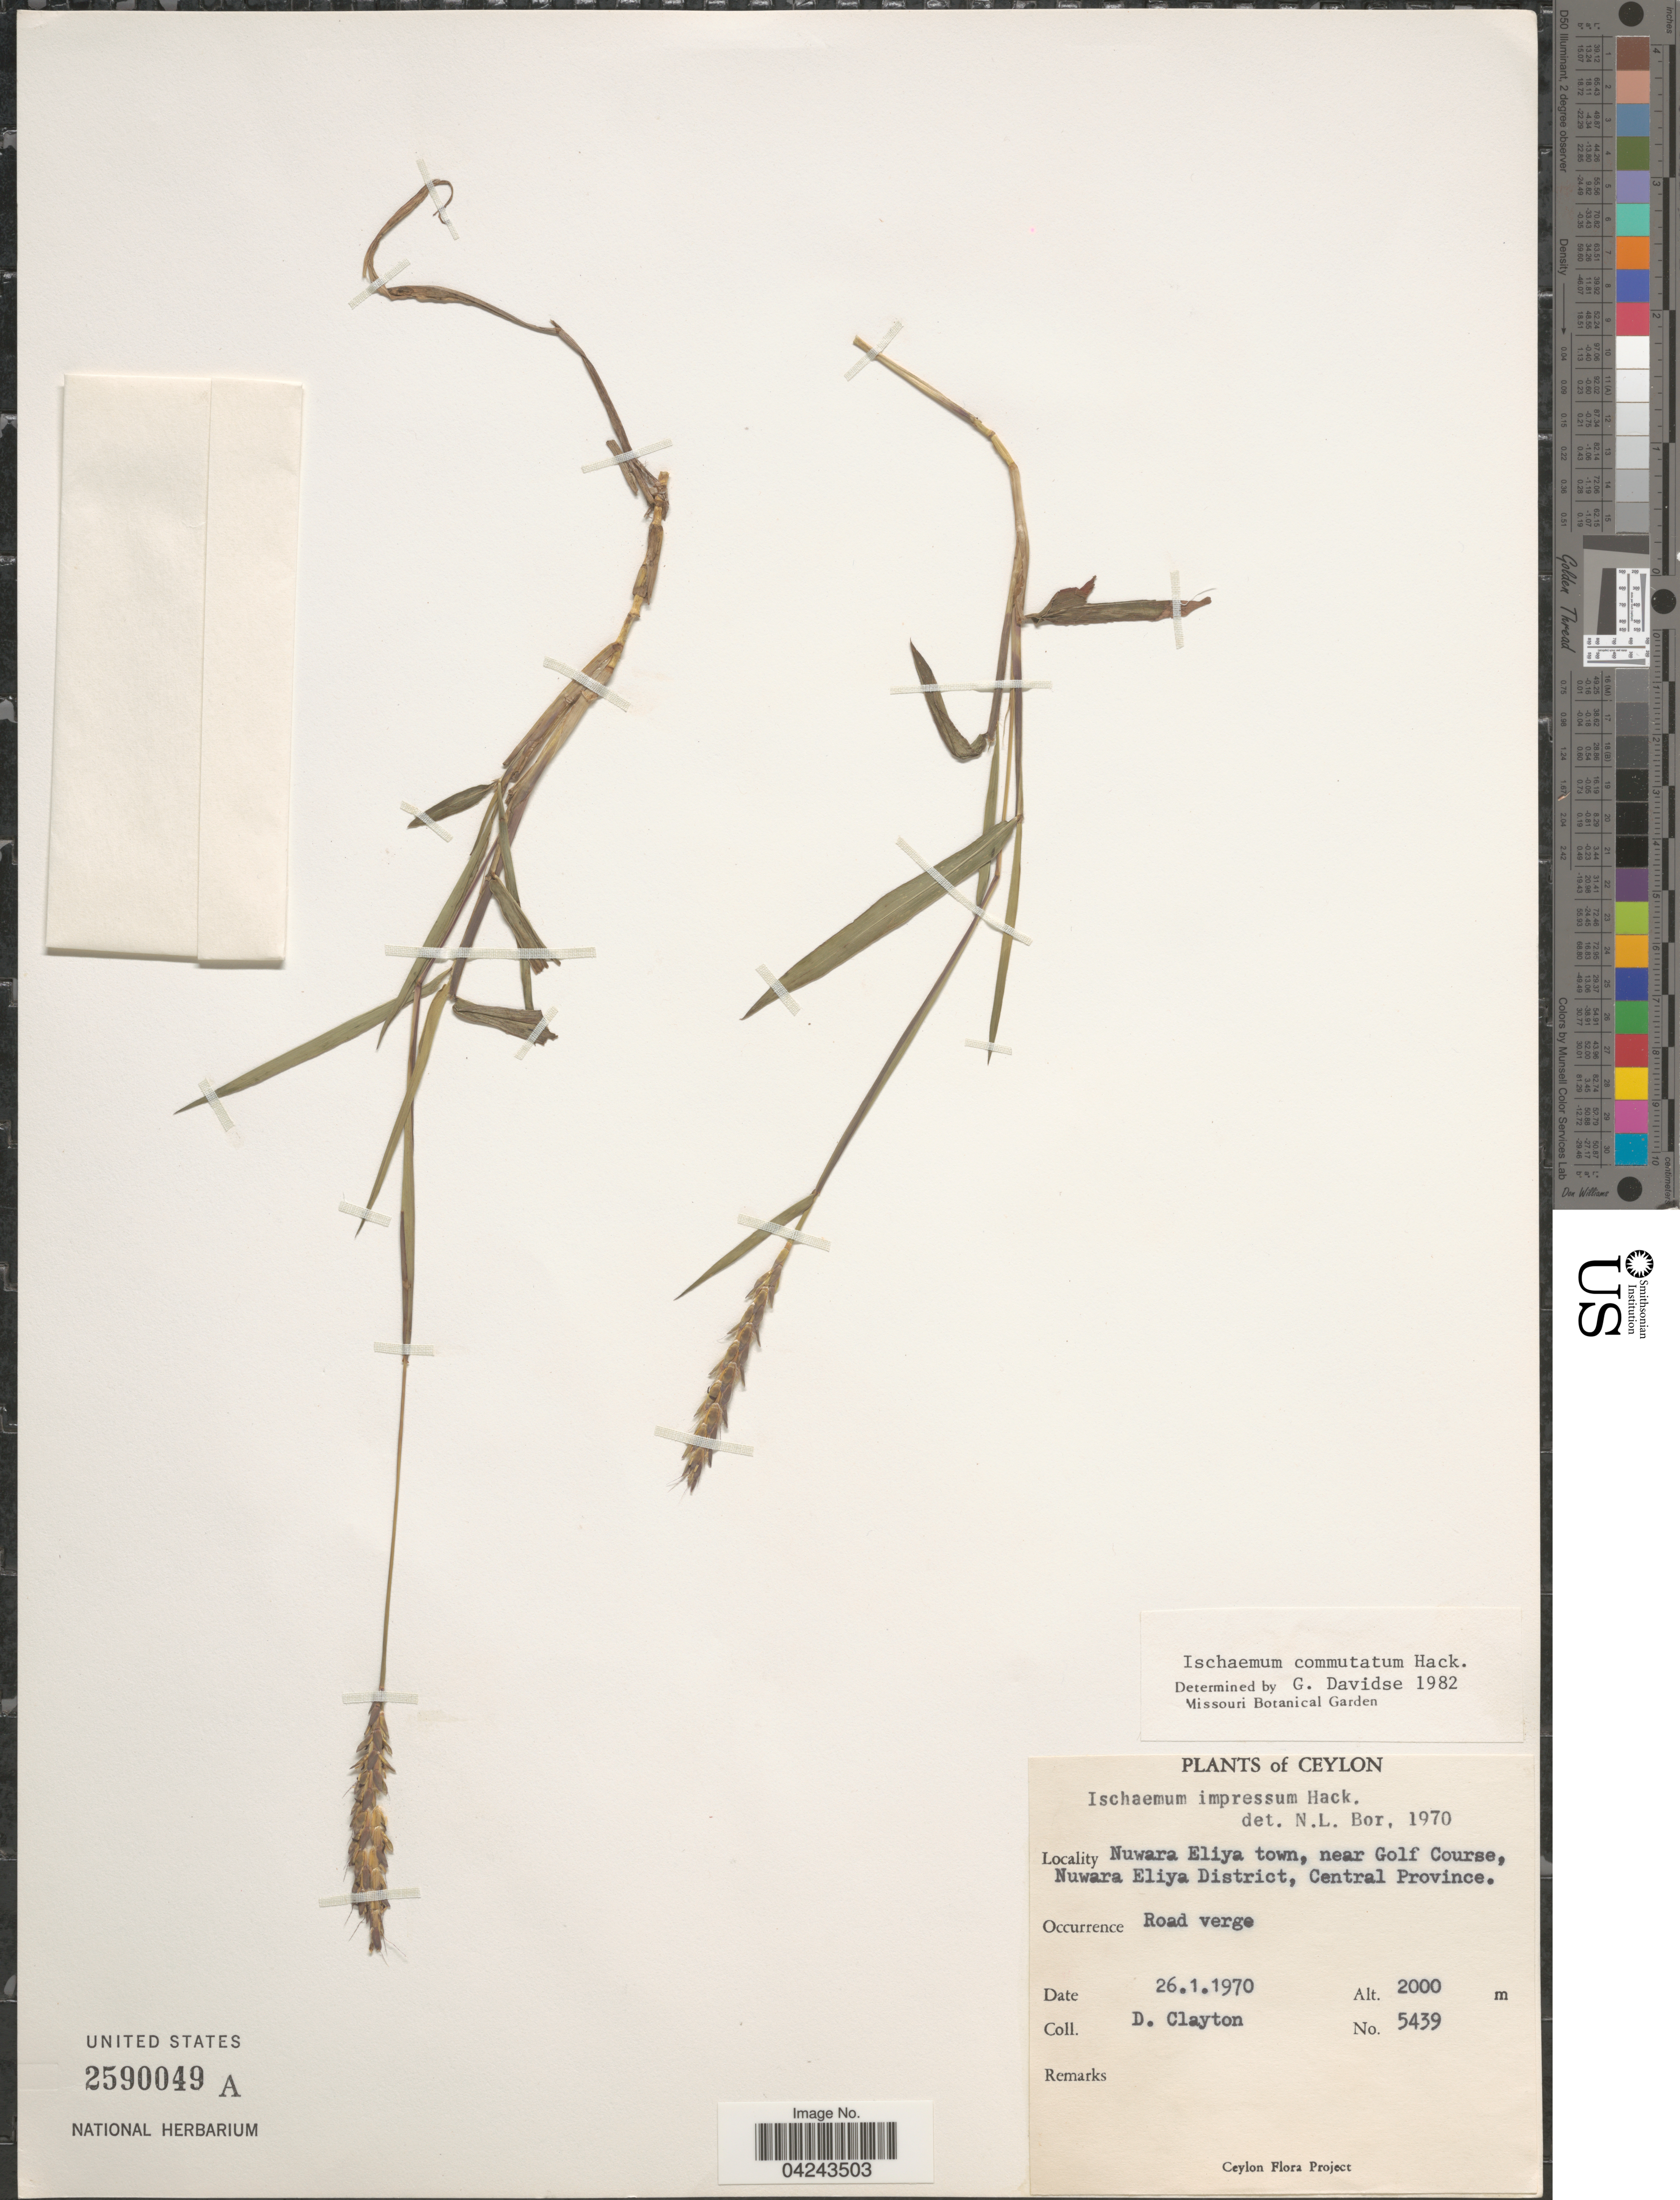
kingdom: Plantae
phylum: Tracheophyta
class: Liliopsida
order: Poales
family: Poaceae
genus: Ischaemum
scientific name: Ischaemum commutatum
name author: Hack.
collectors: D. Clayton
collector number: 5439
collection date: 1970-01-26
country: Sri Lanka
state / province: Central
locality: Ceylon. Nuwara Eliya town, near Golf Course, Nuwara Eliya District.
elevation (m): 2000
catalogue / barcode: US 2590049A